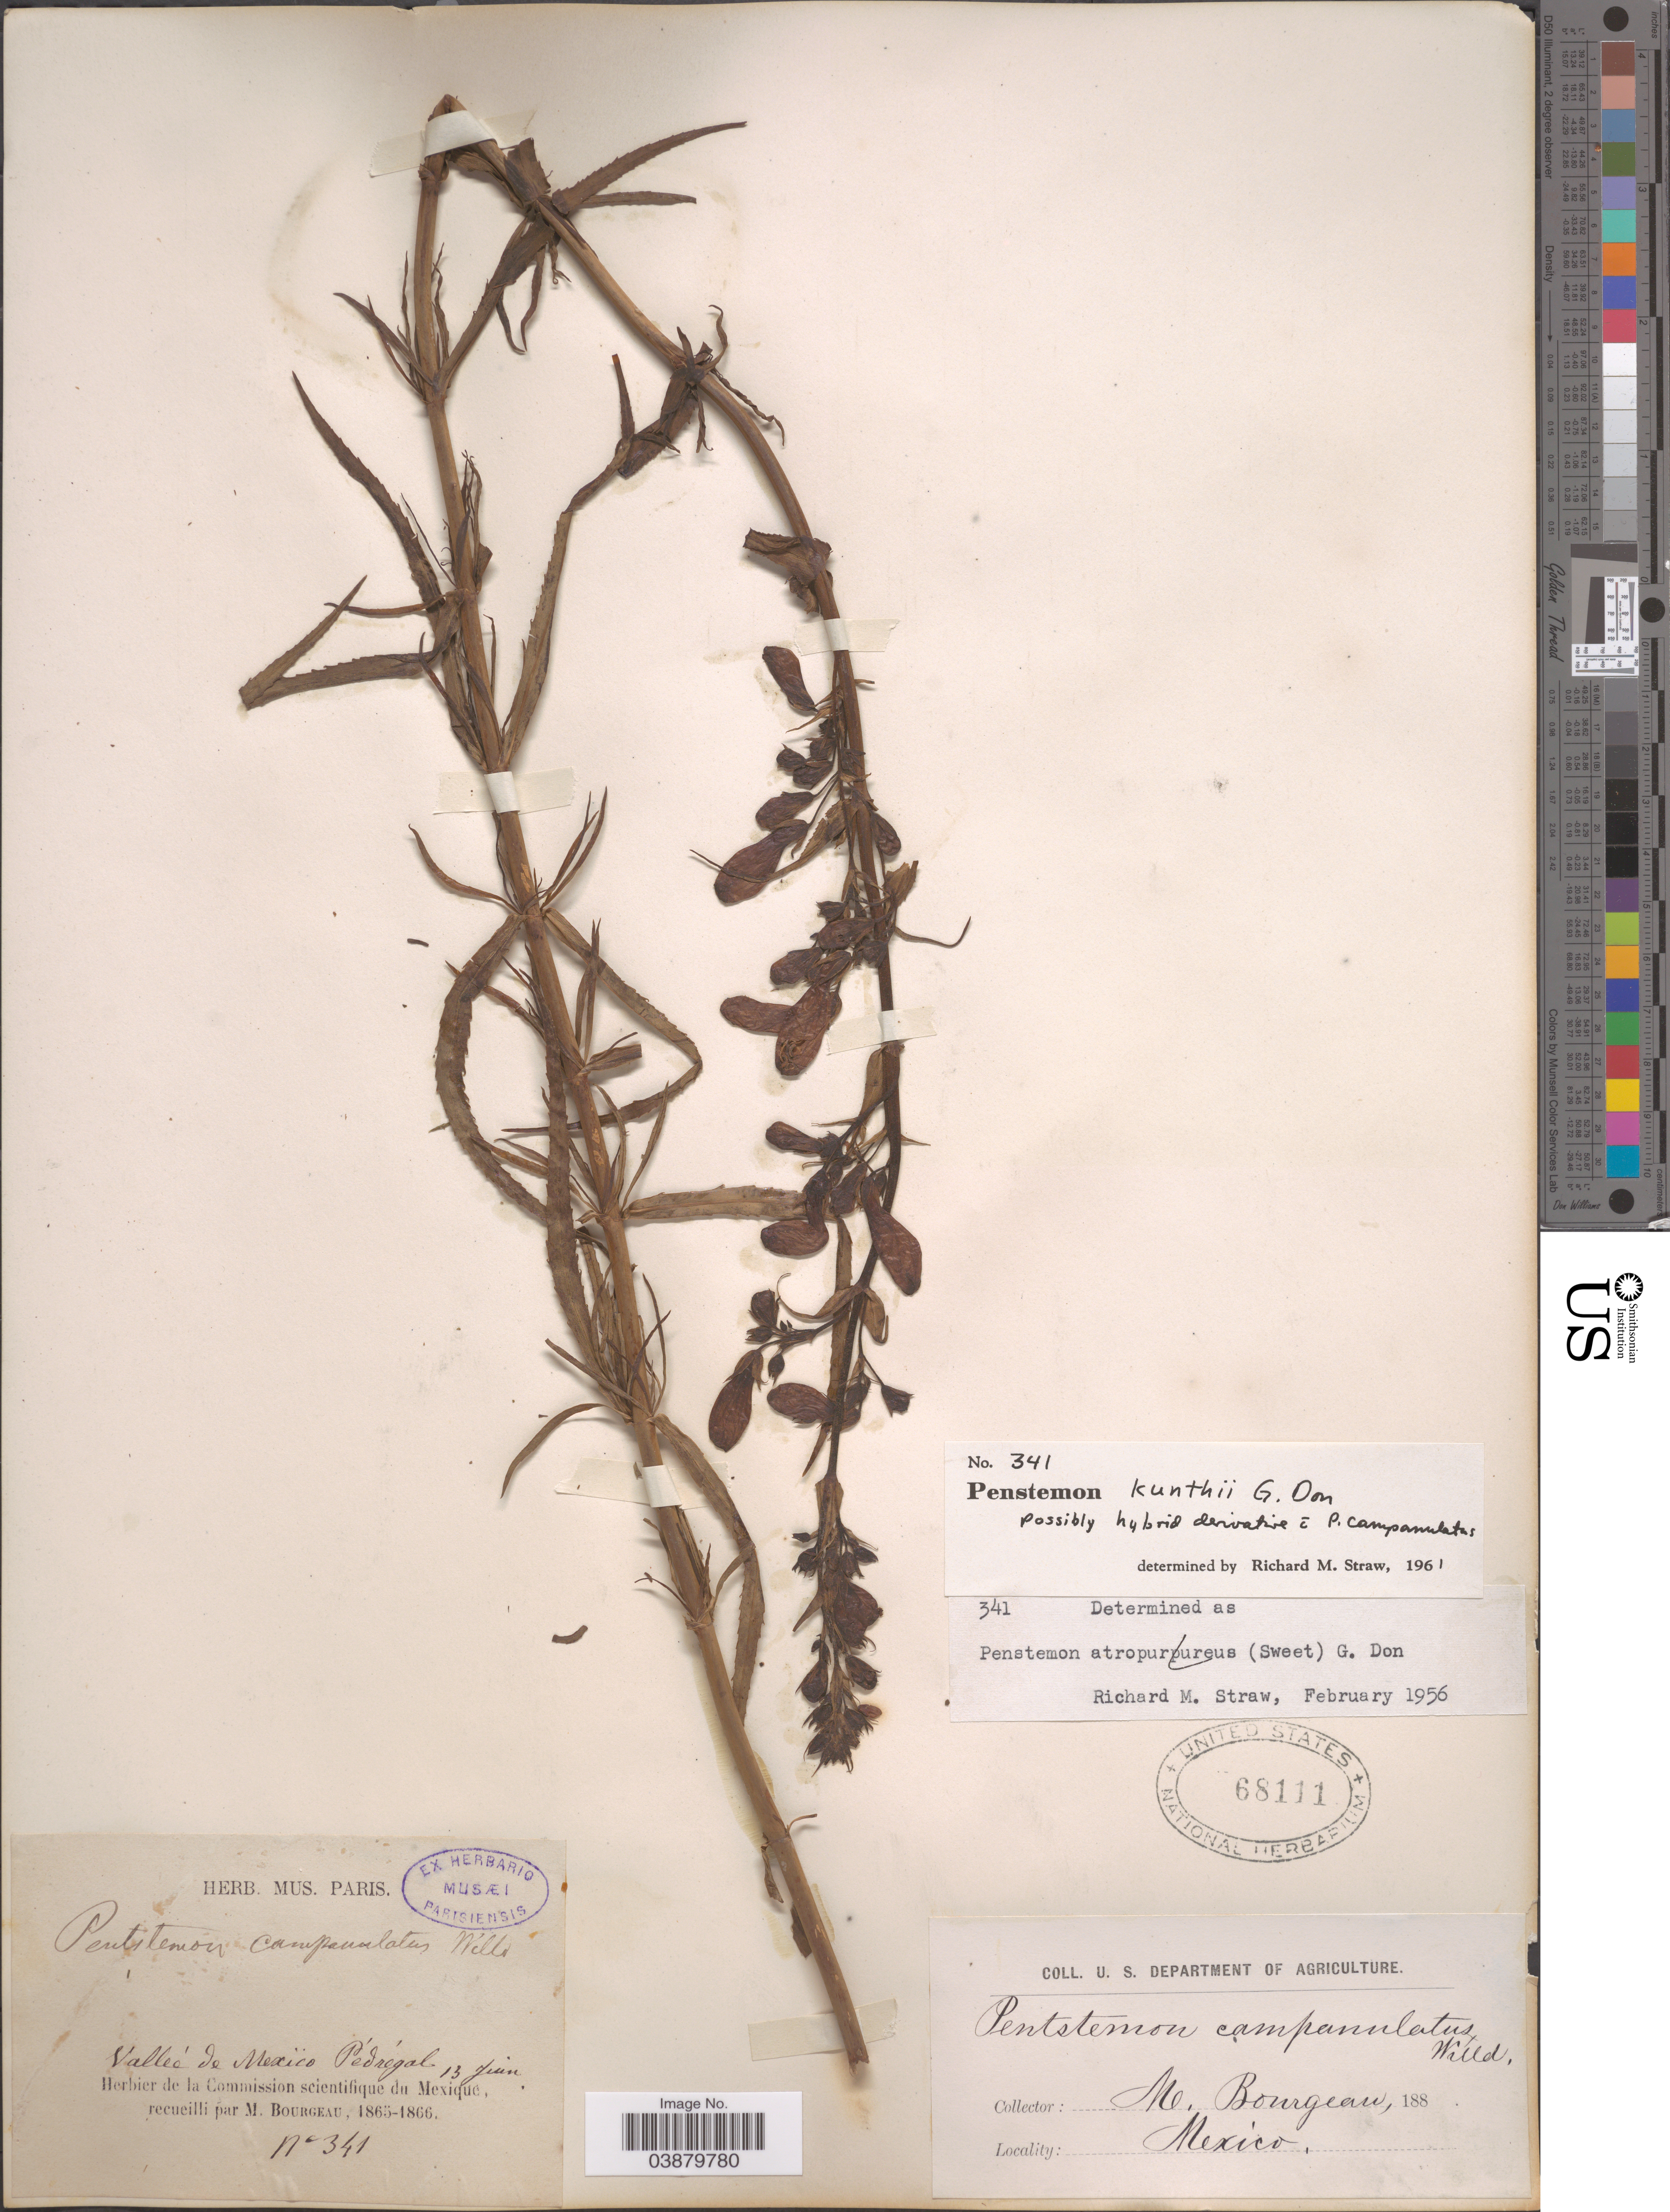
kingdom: Plantae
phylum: Tracheophyta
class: Magnoliopsida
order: Lamiales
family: Plantaginaceae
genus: Penstemon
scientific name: Penstemon kunthii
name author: G. Don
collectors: E. Bourgeau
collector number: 341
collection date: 1865-06-13/1866-06-13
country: Mexico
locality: Vallée de Mexico Pédrégal.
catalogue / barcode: US 68111